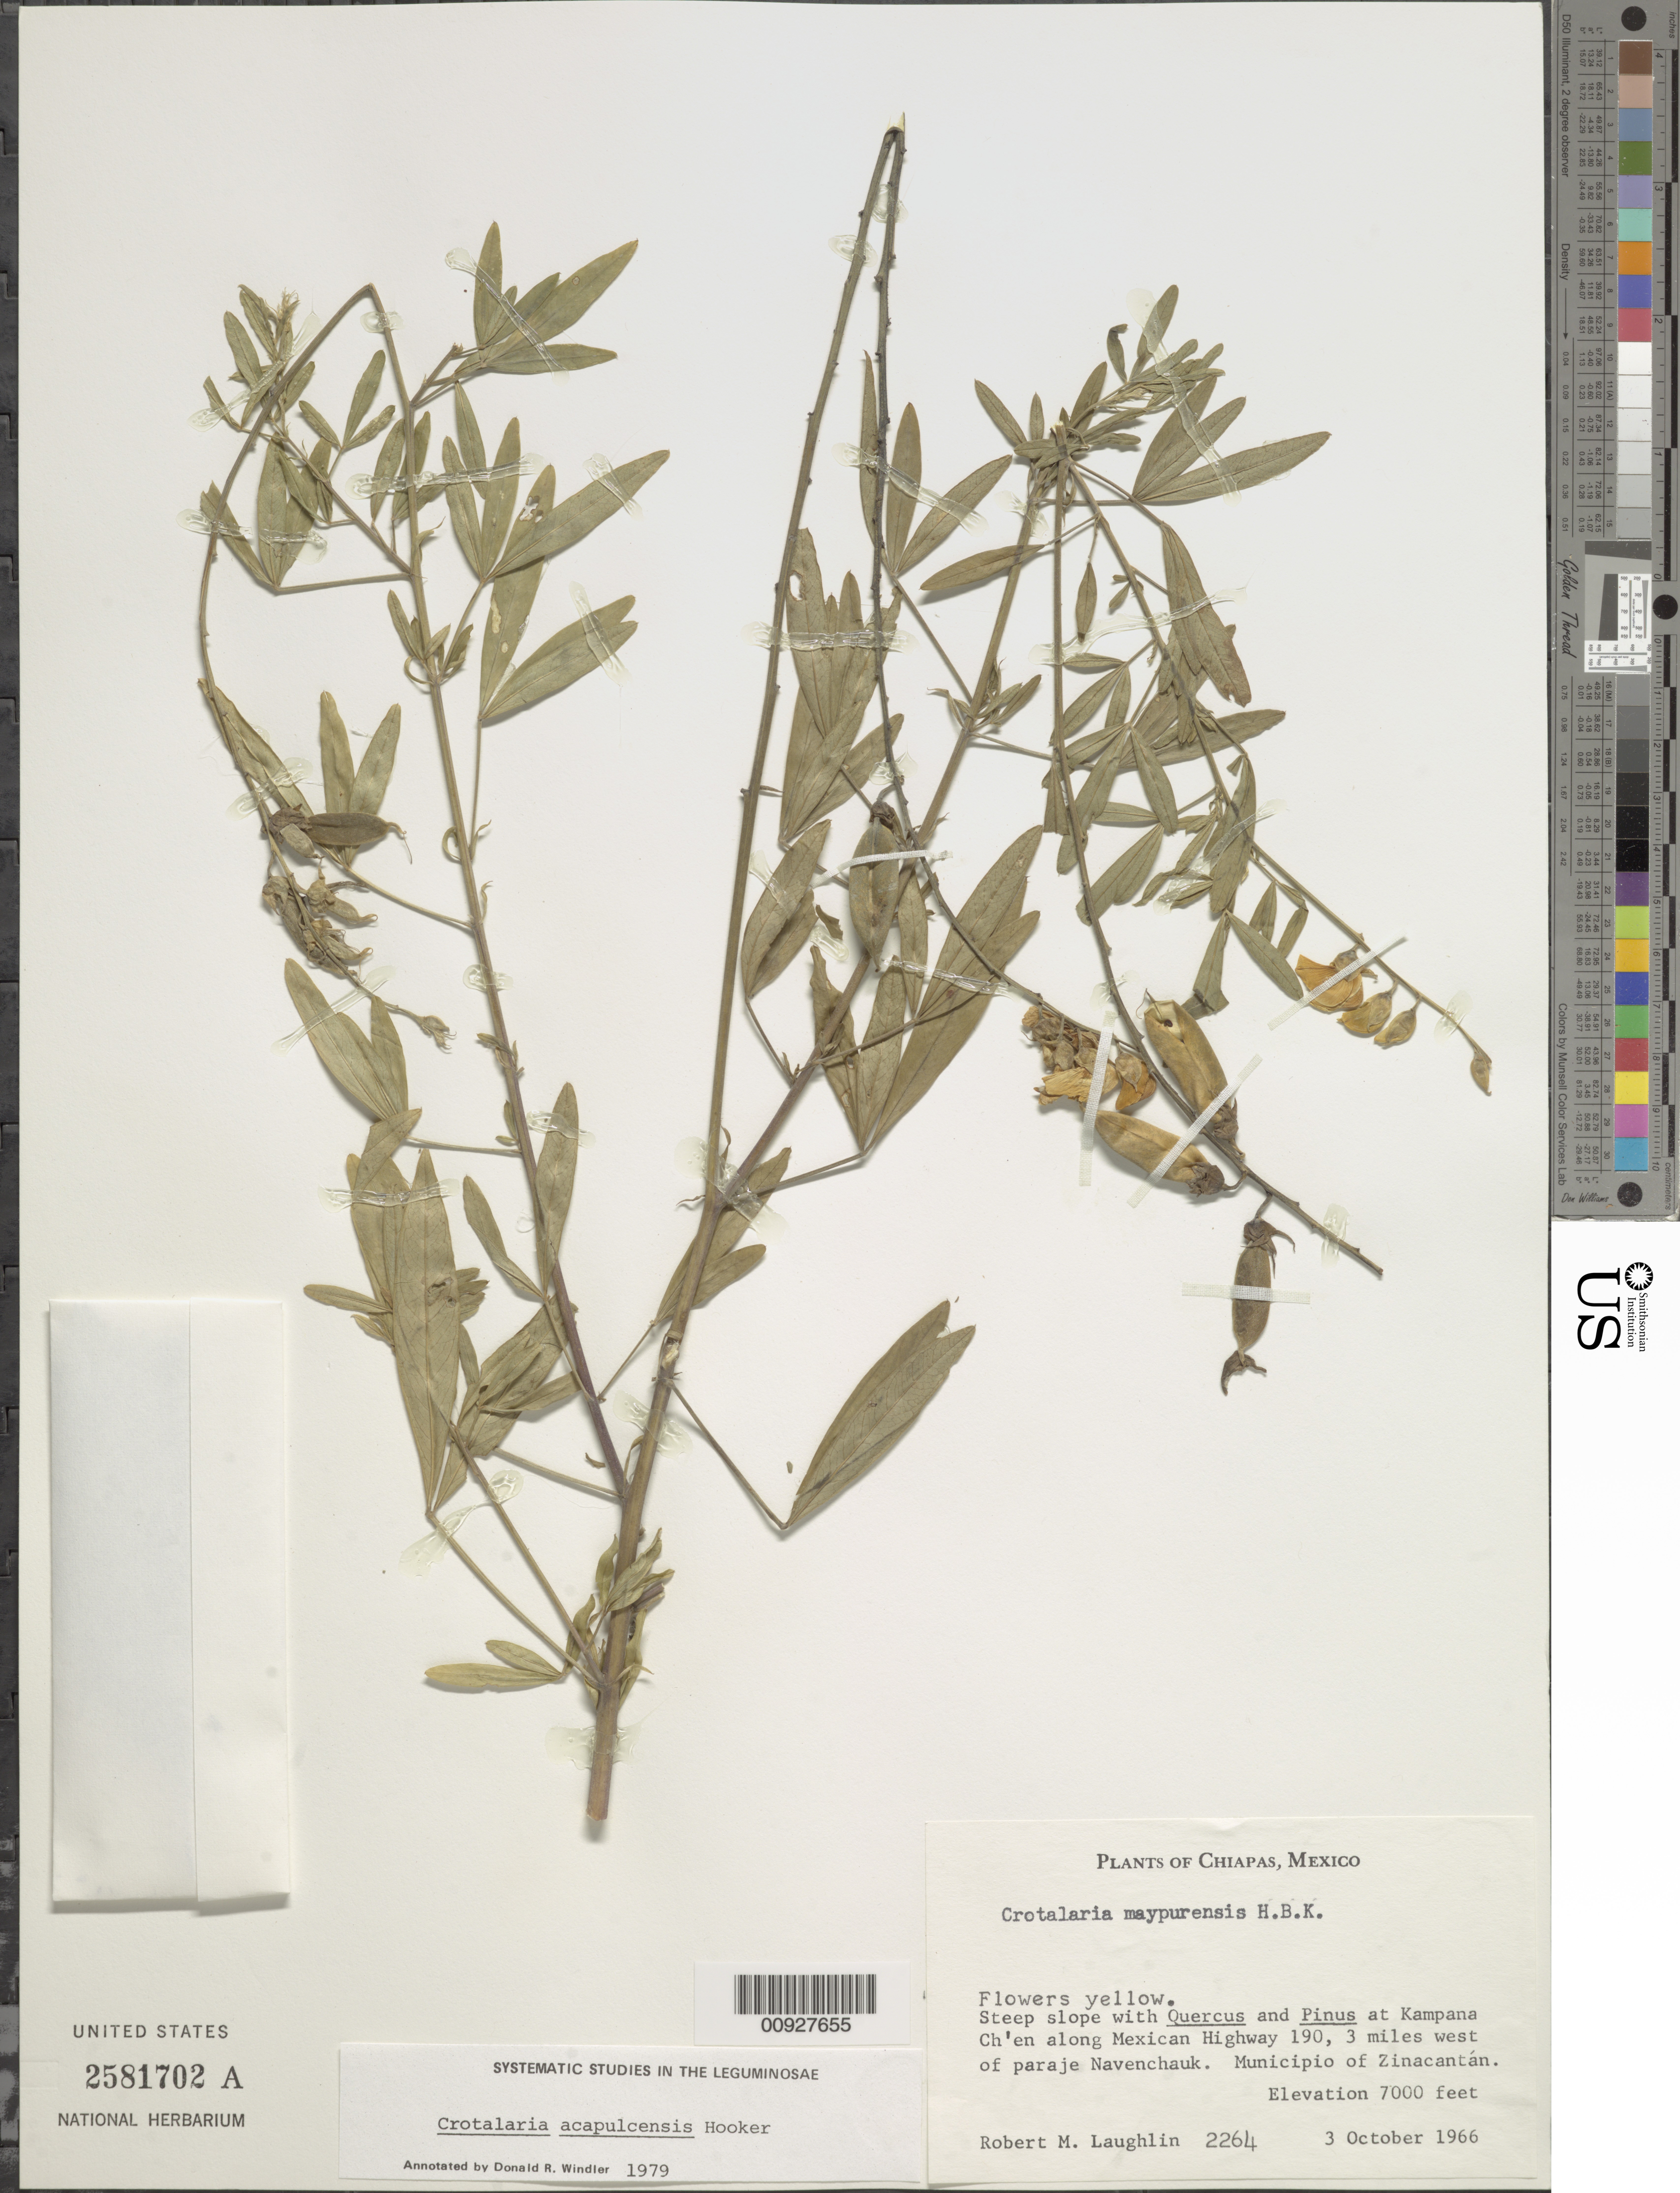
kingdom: Plantae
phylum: Tracheophyta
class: Magnoliopsida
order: Fabales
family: Fabaceae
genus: Crotalaria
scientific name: Crotalaria acapulcensis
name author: Hook. & Arn.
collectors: R. M. Laughlin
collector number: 2264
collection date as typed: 03 Oct 1966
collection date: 1966-10-03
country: Mexico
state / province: Chiapas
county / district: Zinacantán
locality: At Kampana Ch'en along Mexican Highway 190, 3 miles west of paraje Navenchauk. Municipio of Zinacantán, Chiapas.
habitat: Steep slope with Quercus and Pinus.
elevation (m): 2134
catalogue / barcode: US 2581702A